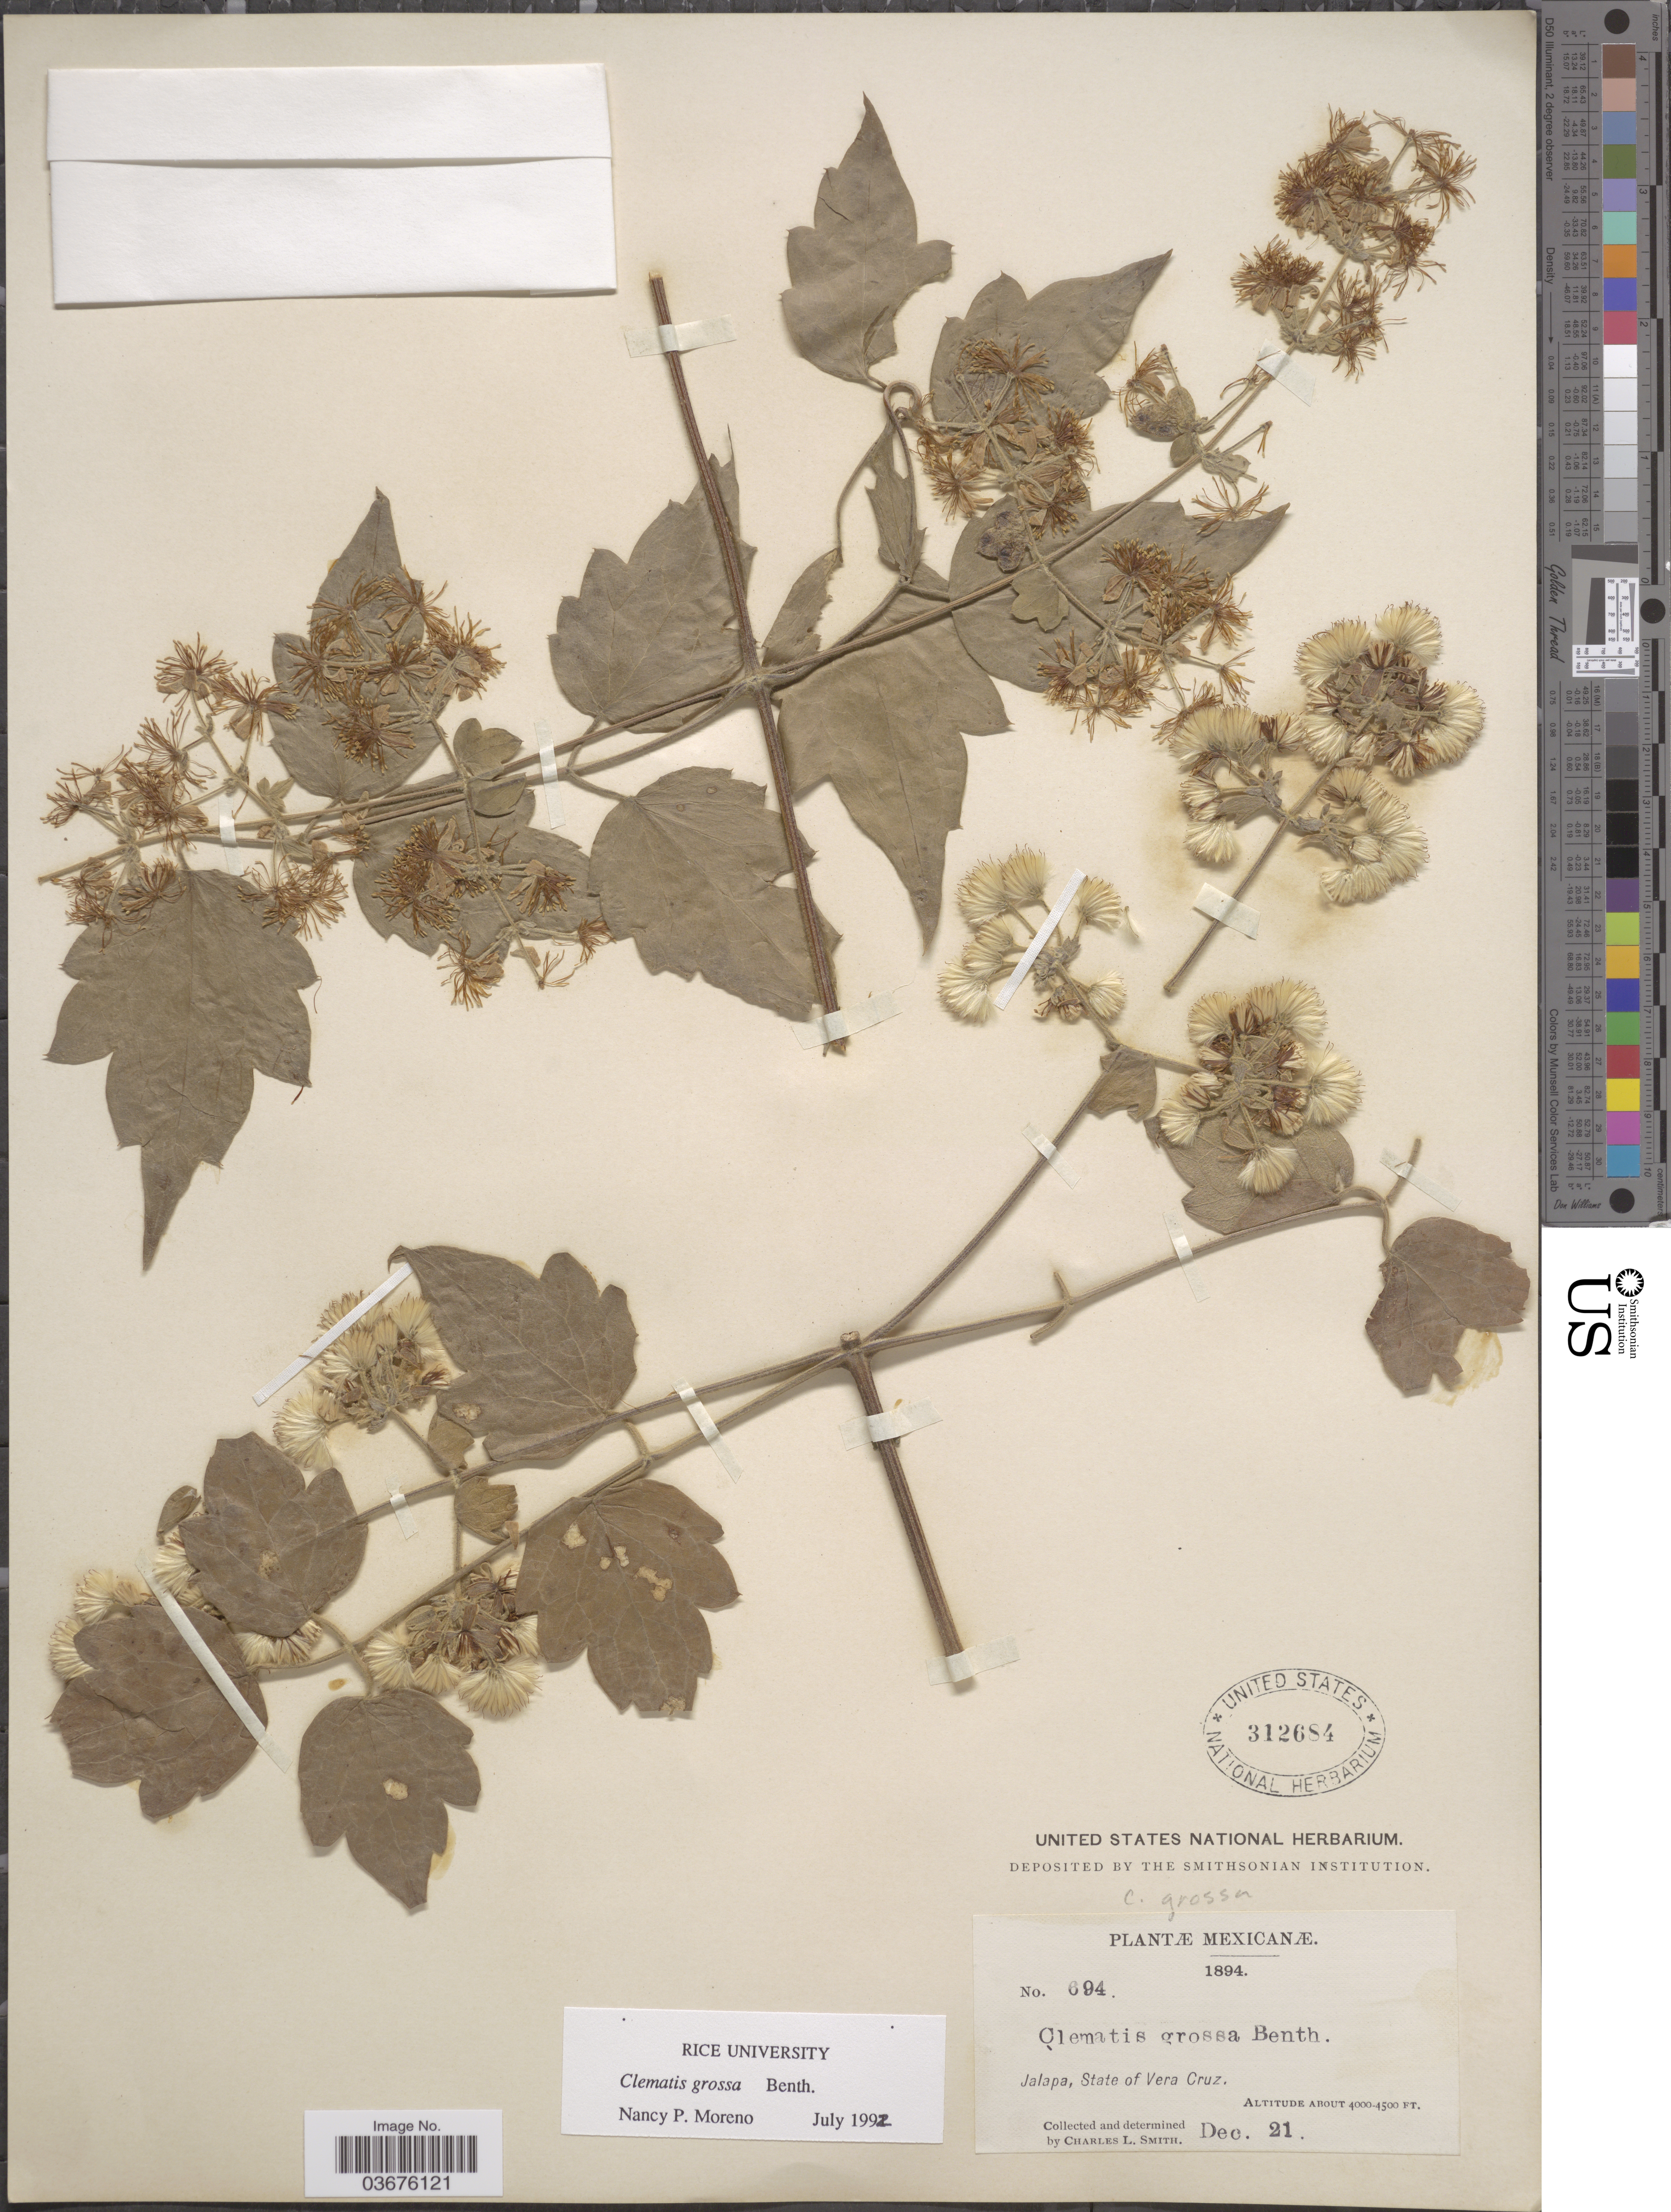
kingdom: Plantae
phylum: Tracheophyta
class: Magnoliopsida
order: Ranunculales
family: Ranunculaceae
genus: Clematis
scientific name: Clematis grossa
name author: Benth.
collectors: C. L. Smith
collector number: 694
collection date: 1894-12-21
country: Mexico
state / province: Veracruz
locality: Jalapa, State of Vera Cruz.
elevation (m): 1219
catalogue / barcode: US 312684